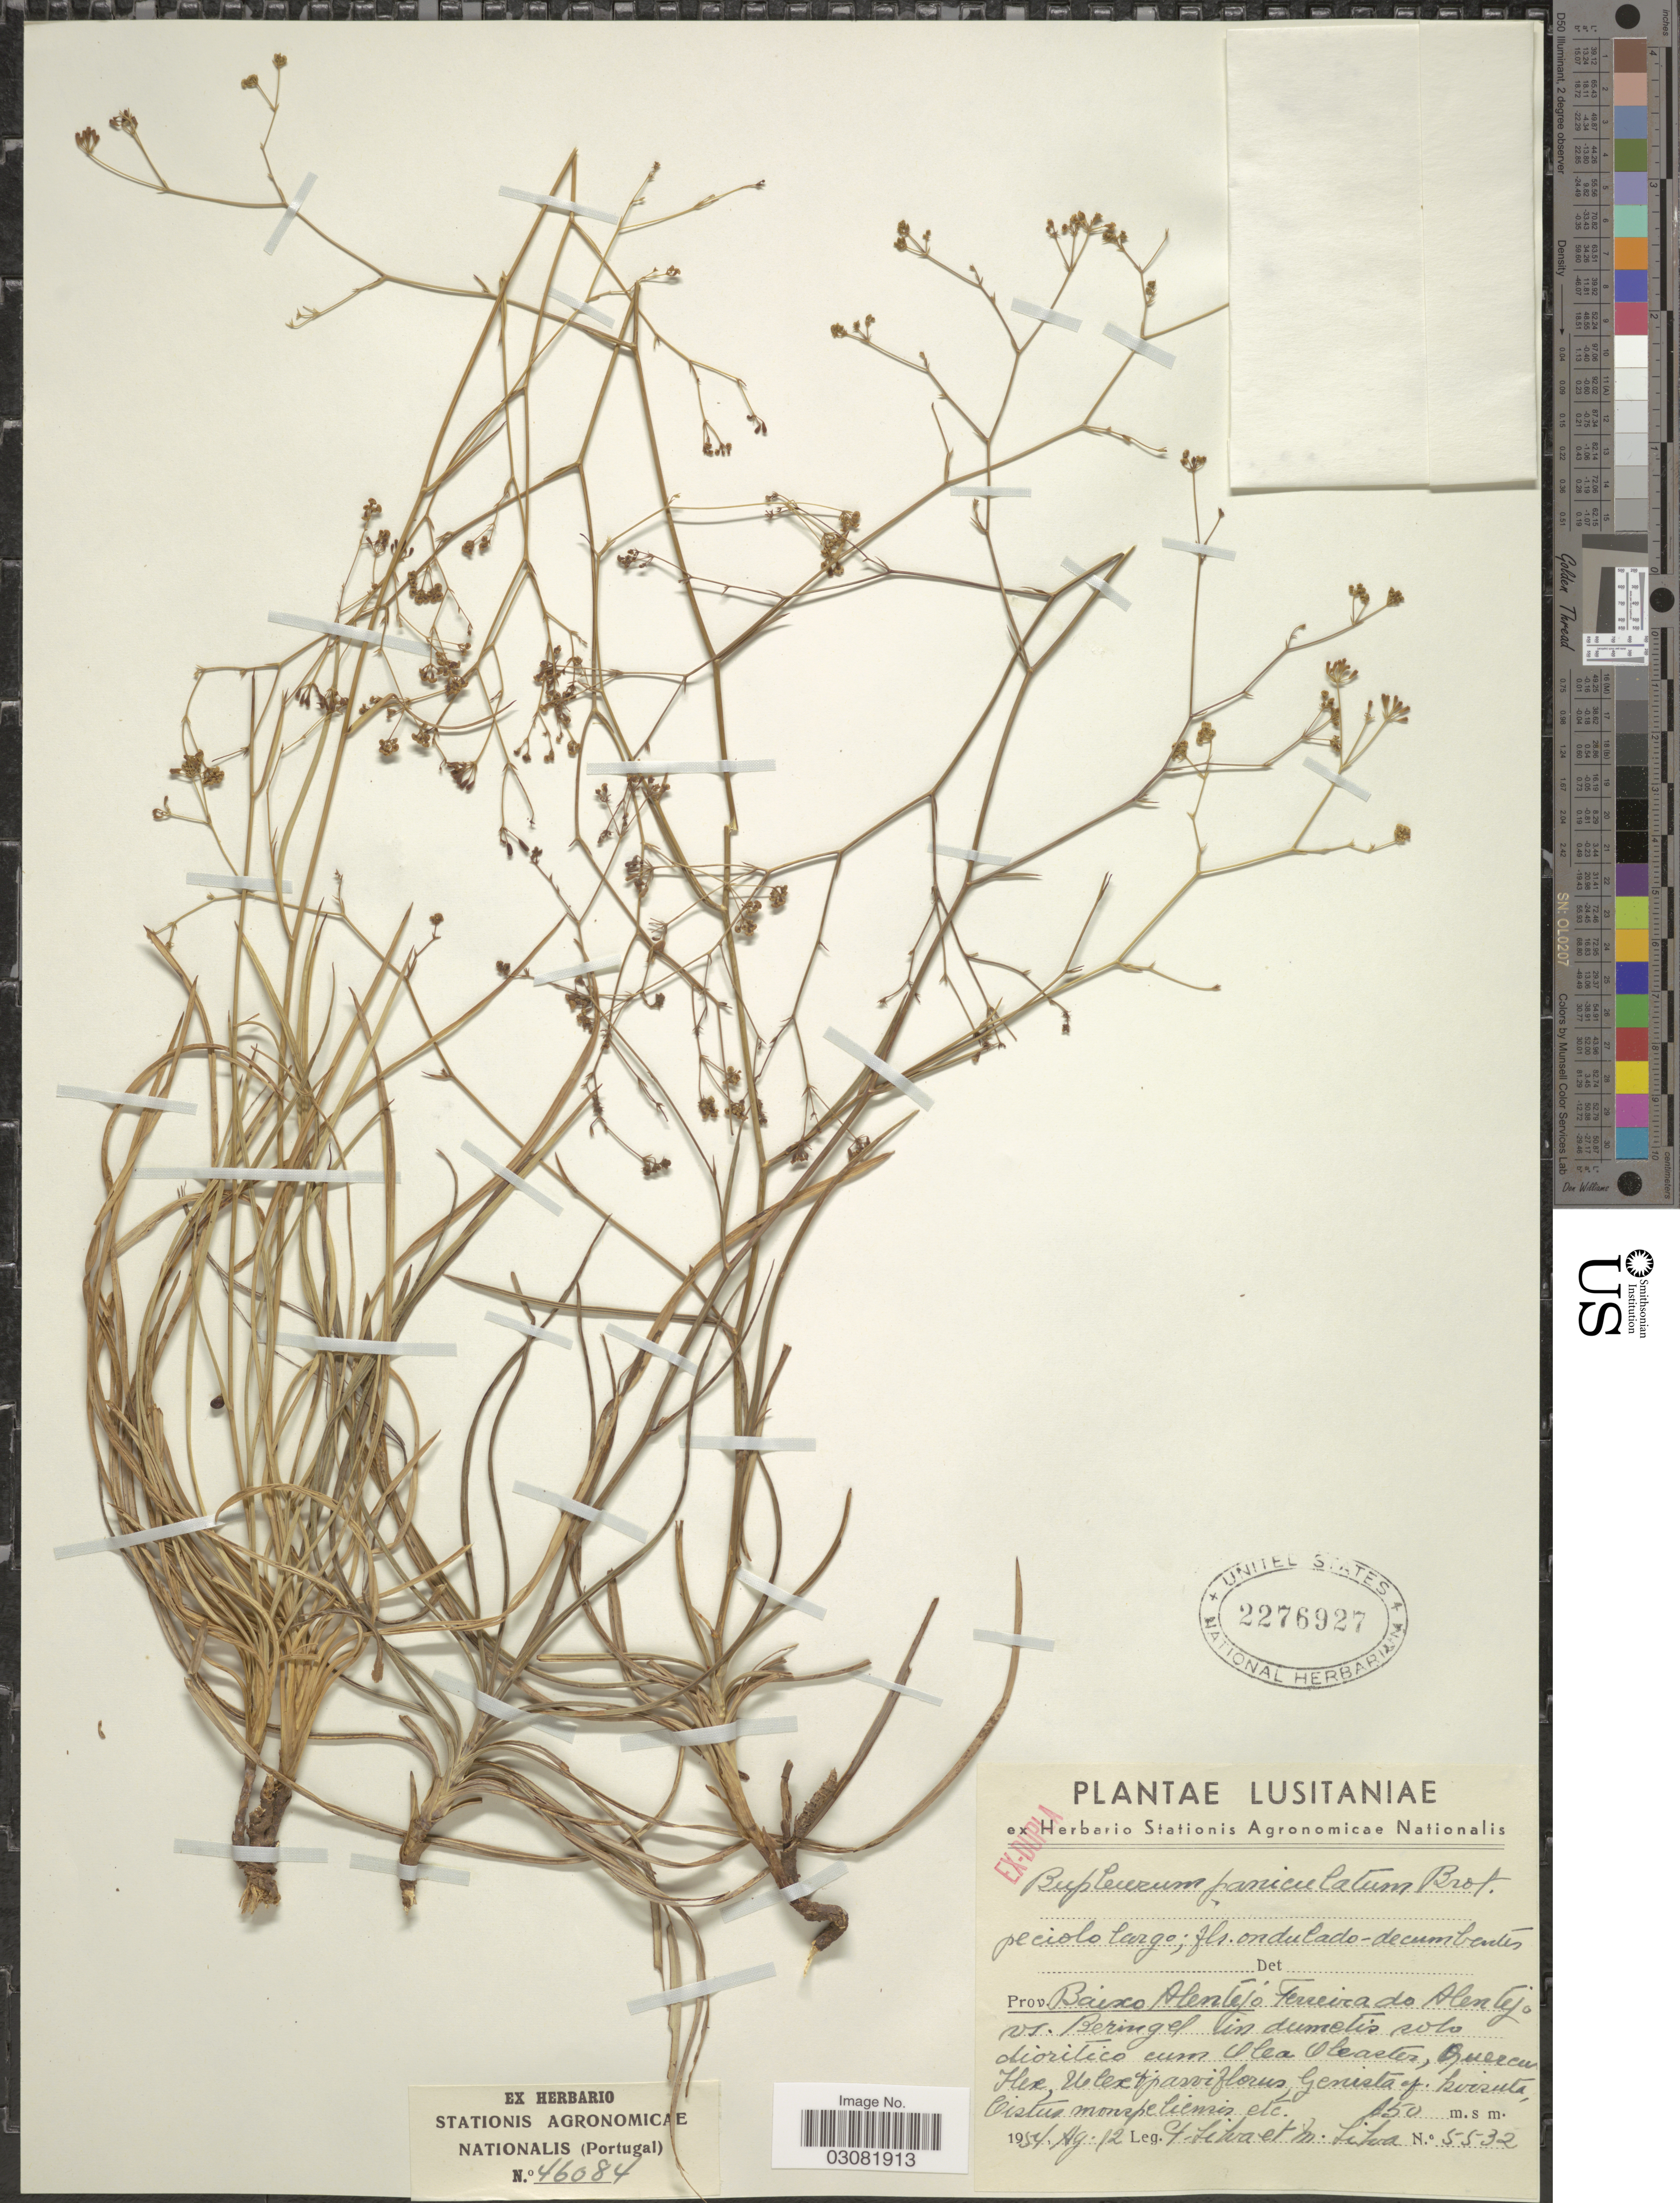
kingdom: Plantae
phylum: Tracheophyta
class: Magnoliopsida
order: Apiales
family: Apiaceae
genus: Bupleurum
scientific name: Bupleurum paniculatum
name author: Brot.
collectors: P. Silva & M. da Silva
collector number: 5532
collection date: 1954-08-12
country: Portugal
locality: Lusitaniae. Prov. Baixo Alentejo. Ferreira do Alentejo.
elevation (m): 850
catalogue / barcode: US 2276927